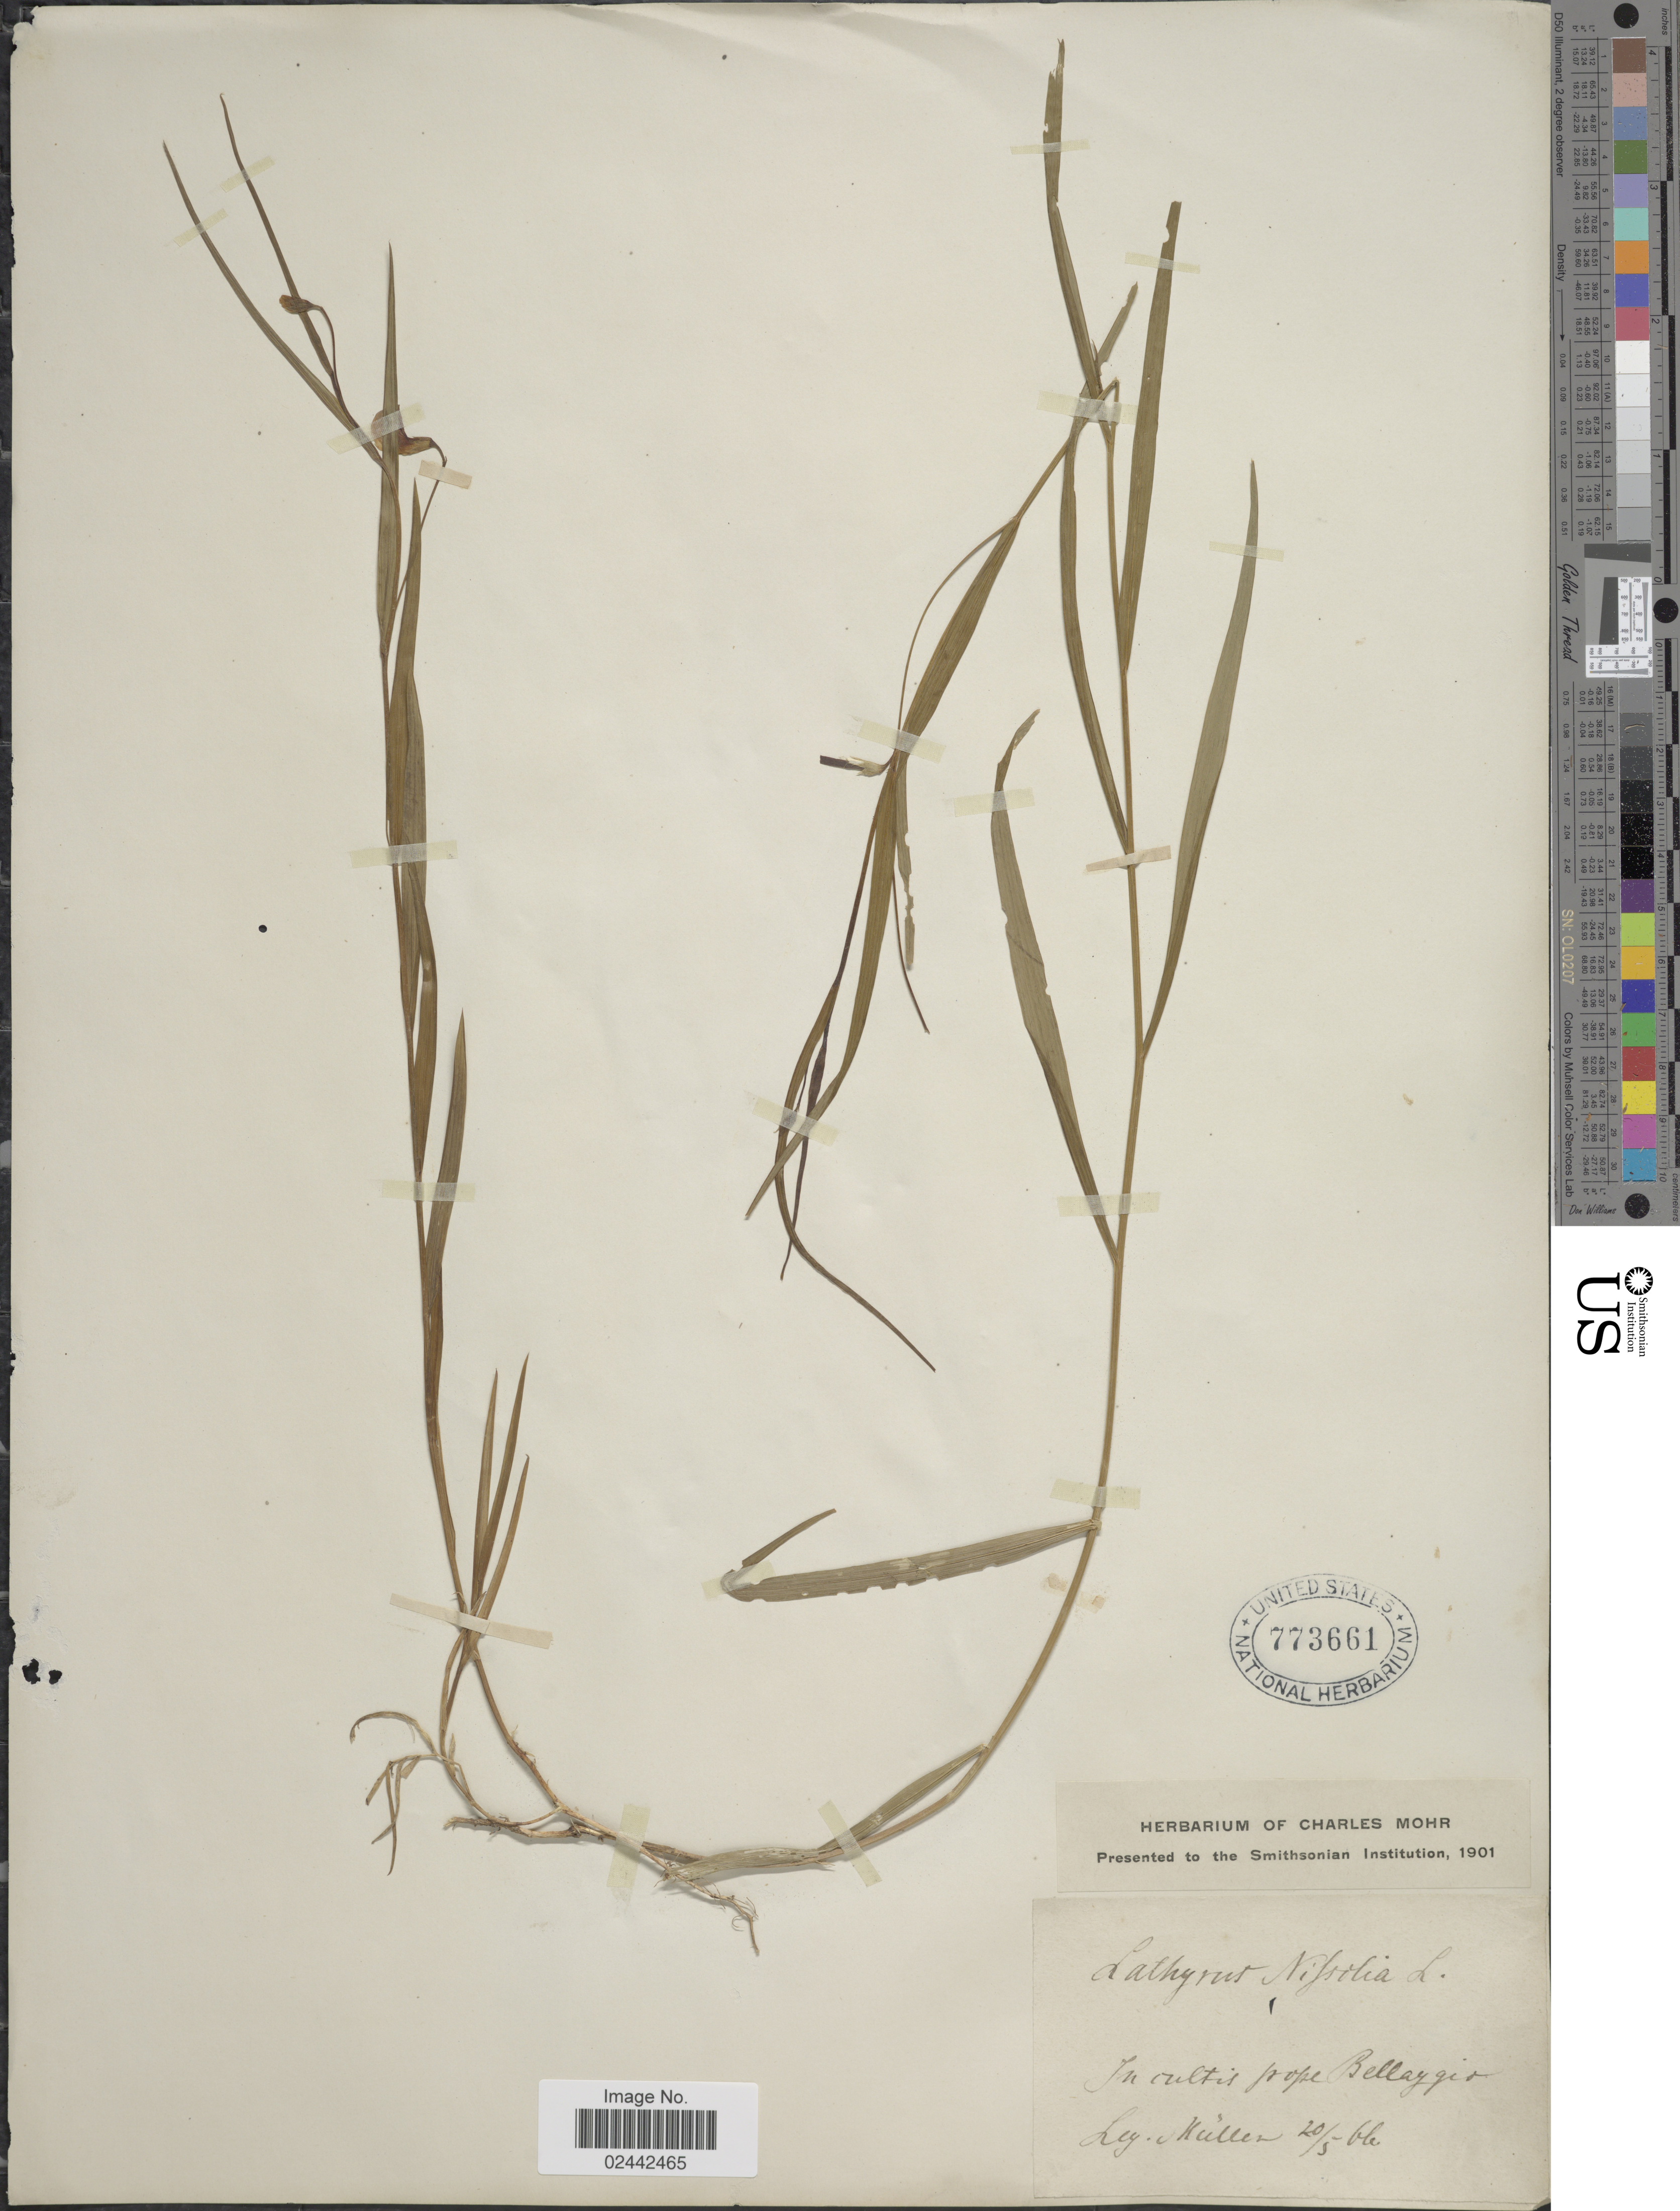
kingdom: Plantae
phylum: Tracheophyta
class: Magnoliopsida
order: Fabales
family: Fabaceae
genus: Lathyrus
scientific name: Lathyrus nissolia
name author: L.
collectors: Müller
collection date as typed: Transcribed d/m/y: 20/5/66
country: Italy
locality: In cultis prope Bellaggio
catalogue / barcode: US 773661